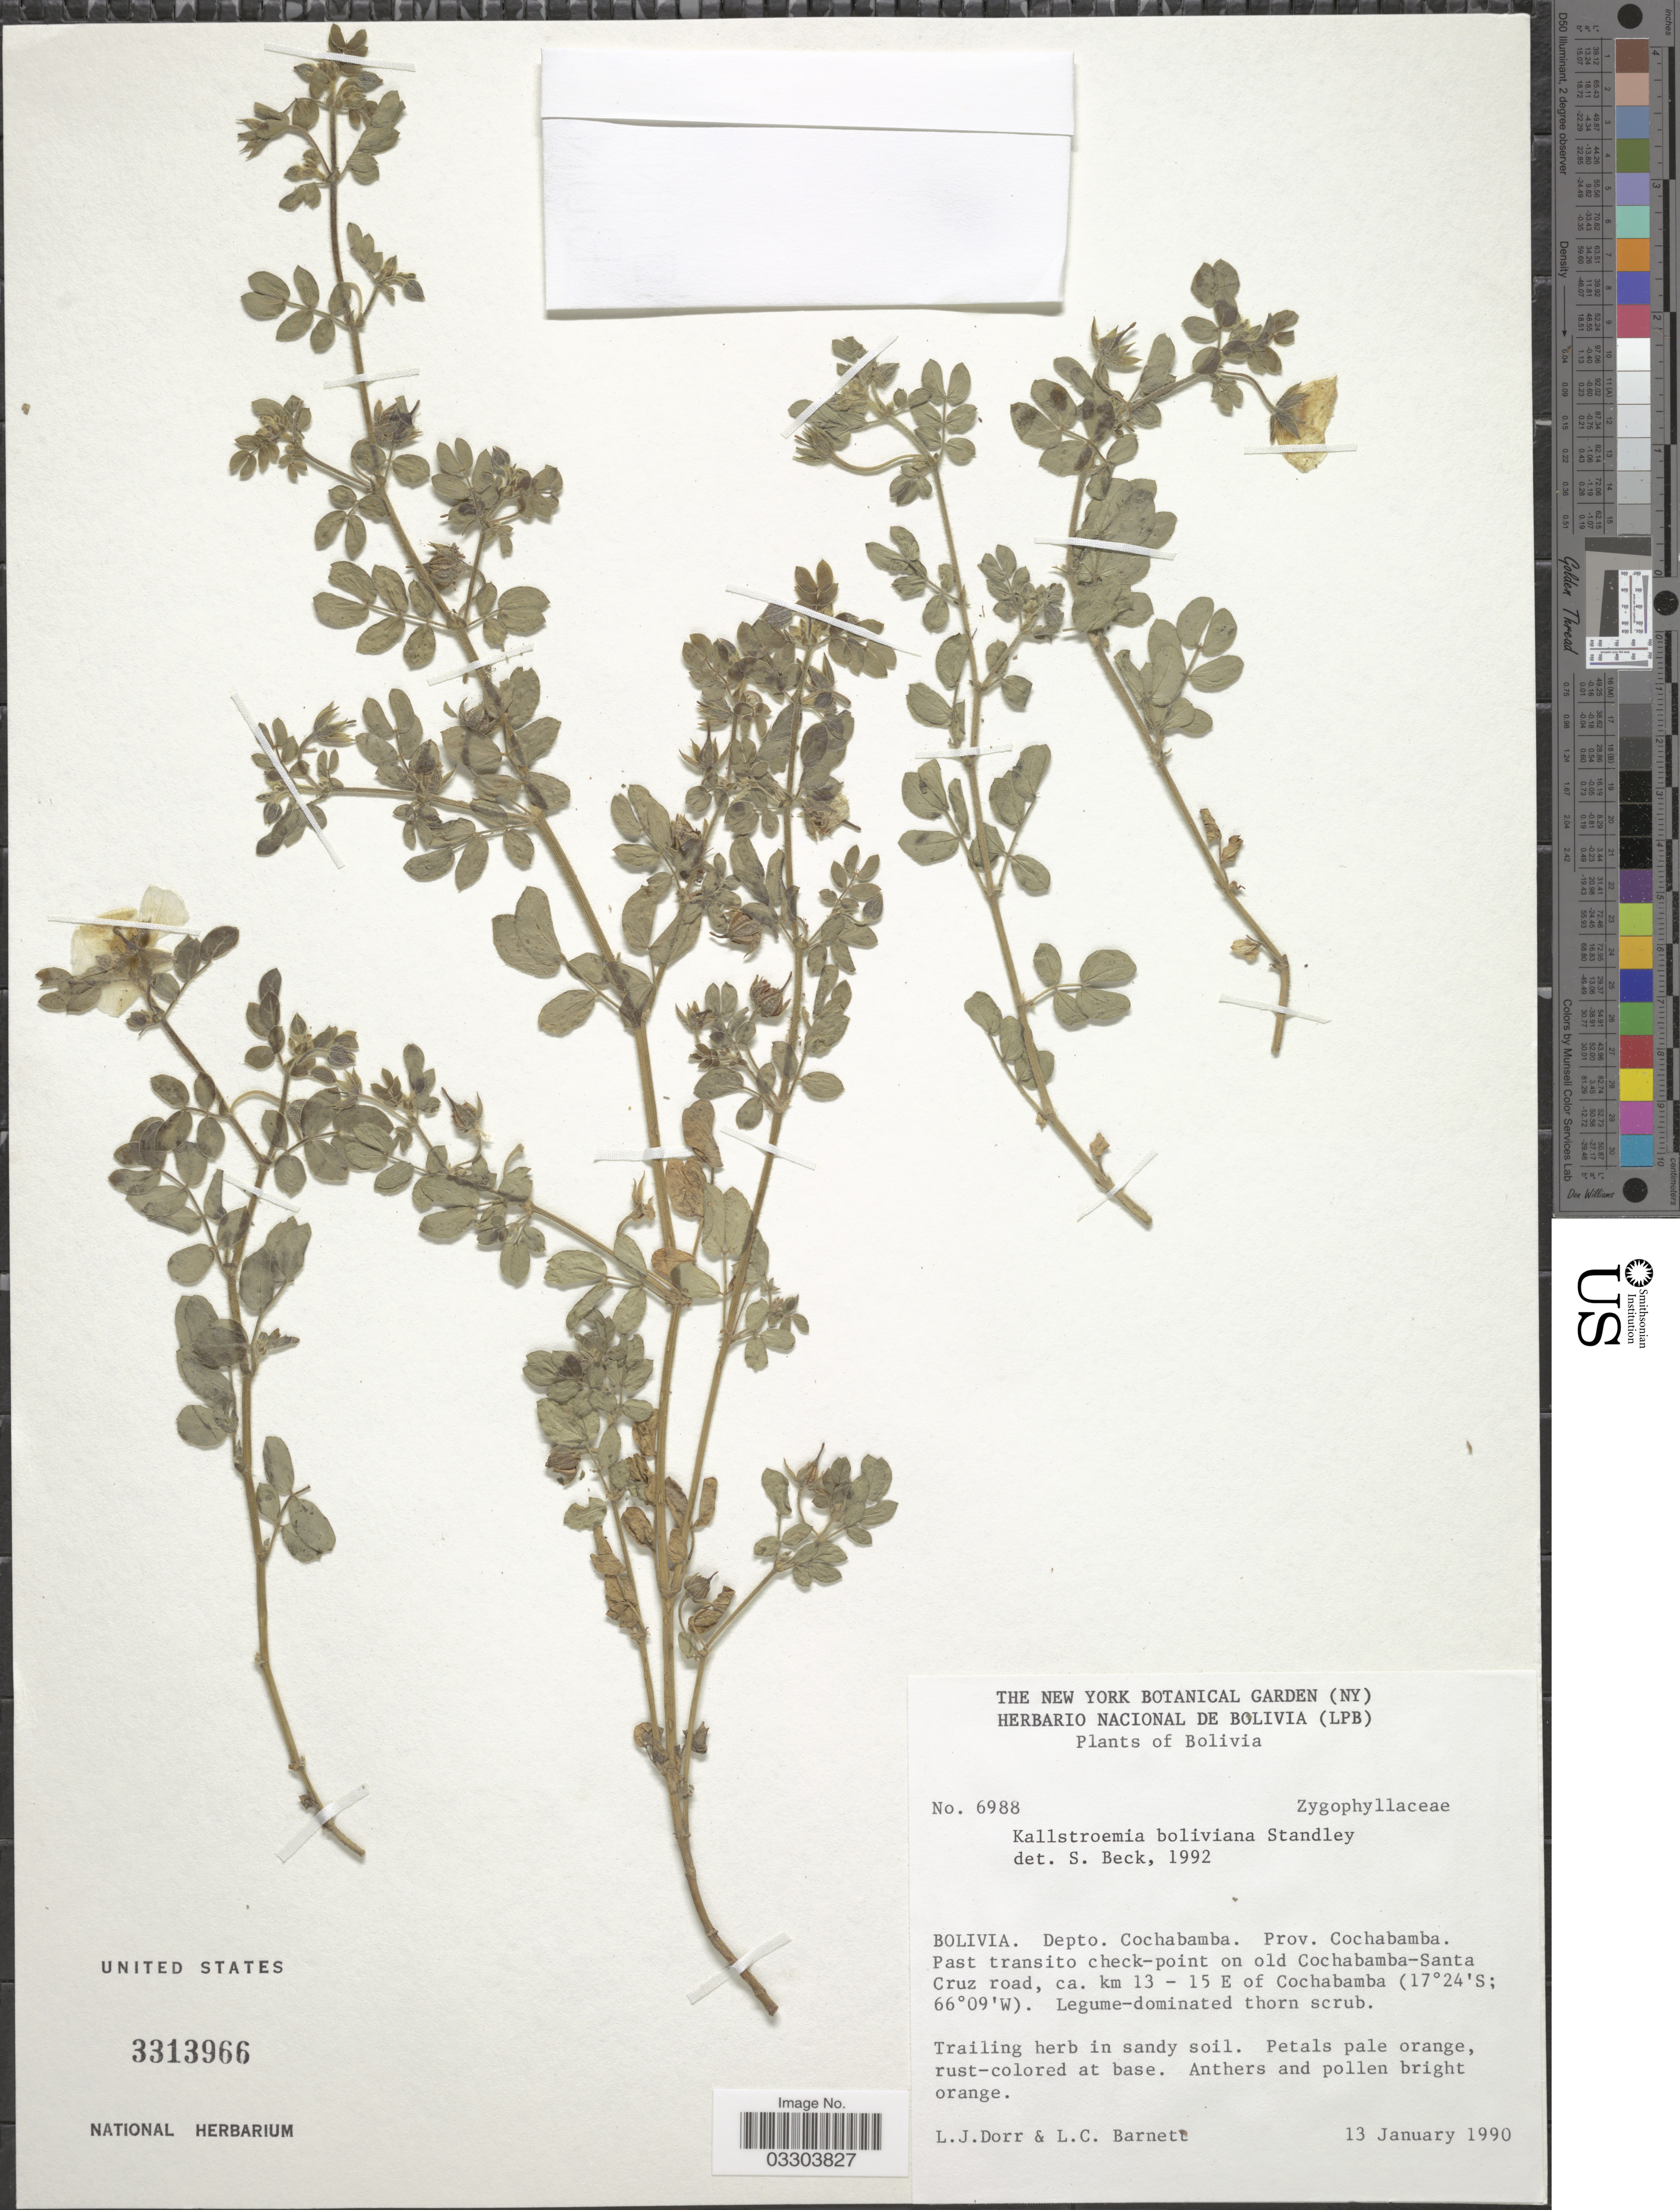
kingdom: Plantae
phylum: Tracheophyta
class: Magnoliopsida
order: Zygophyllales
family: Zygophyllaceae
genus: Kallstroemia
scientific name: Kallstroemia boliviana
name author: Standl.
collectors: L. J. Dorr & L. C. Barnett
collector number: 6988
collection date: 1990-01-13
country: Bolivia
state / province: Cochabamba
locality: Prov. Cochabamba. Past transito check-point on old Cochabamba-Santa Cruz road, ca. km 13 -15 E of Cochabamba.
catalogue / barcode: US 3313966